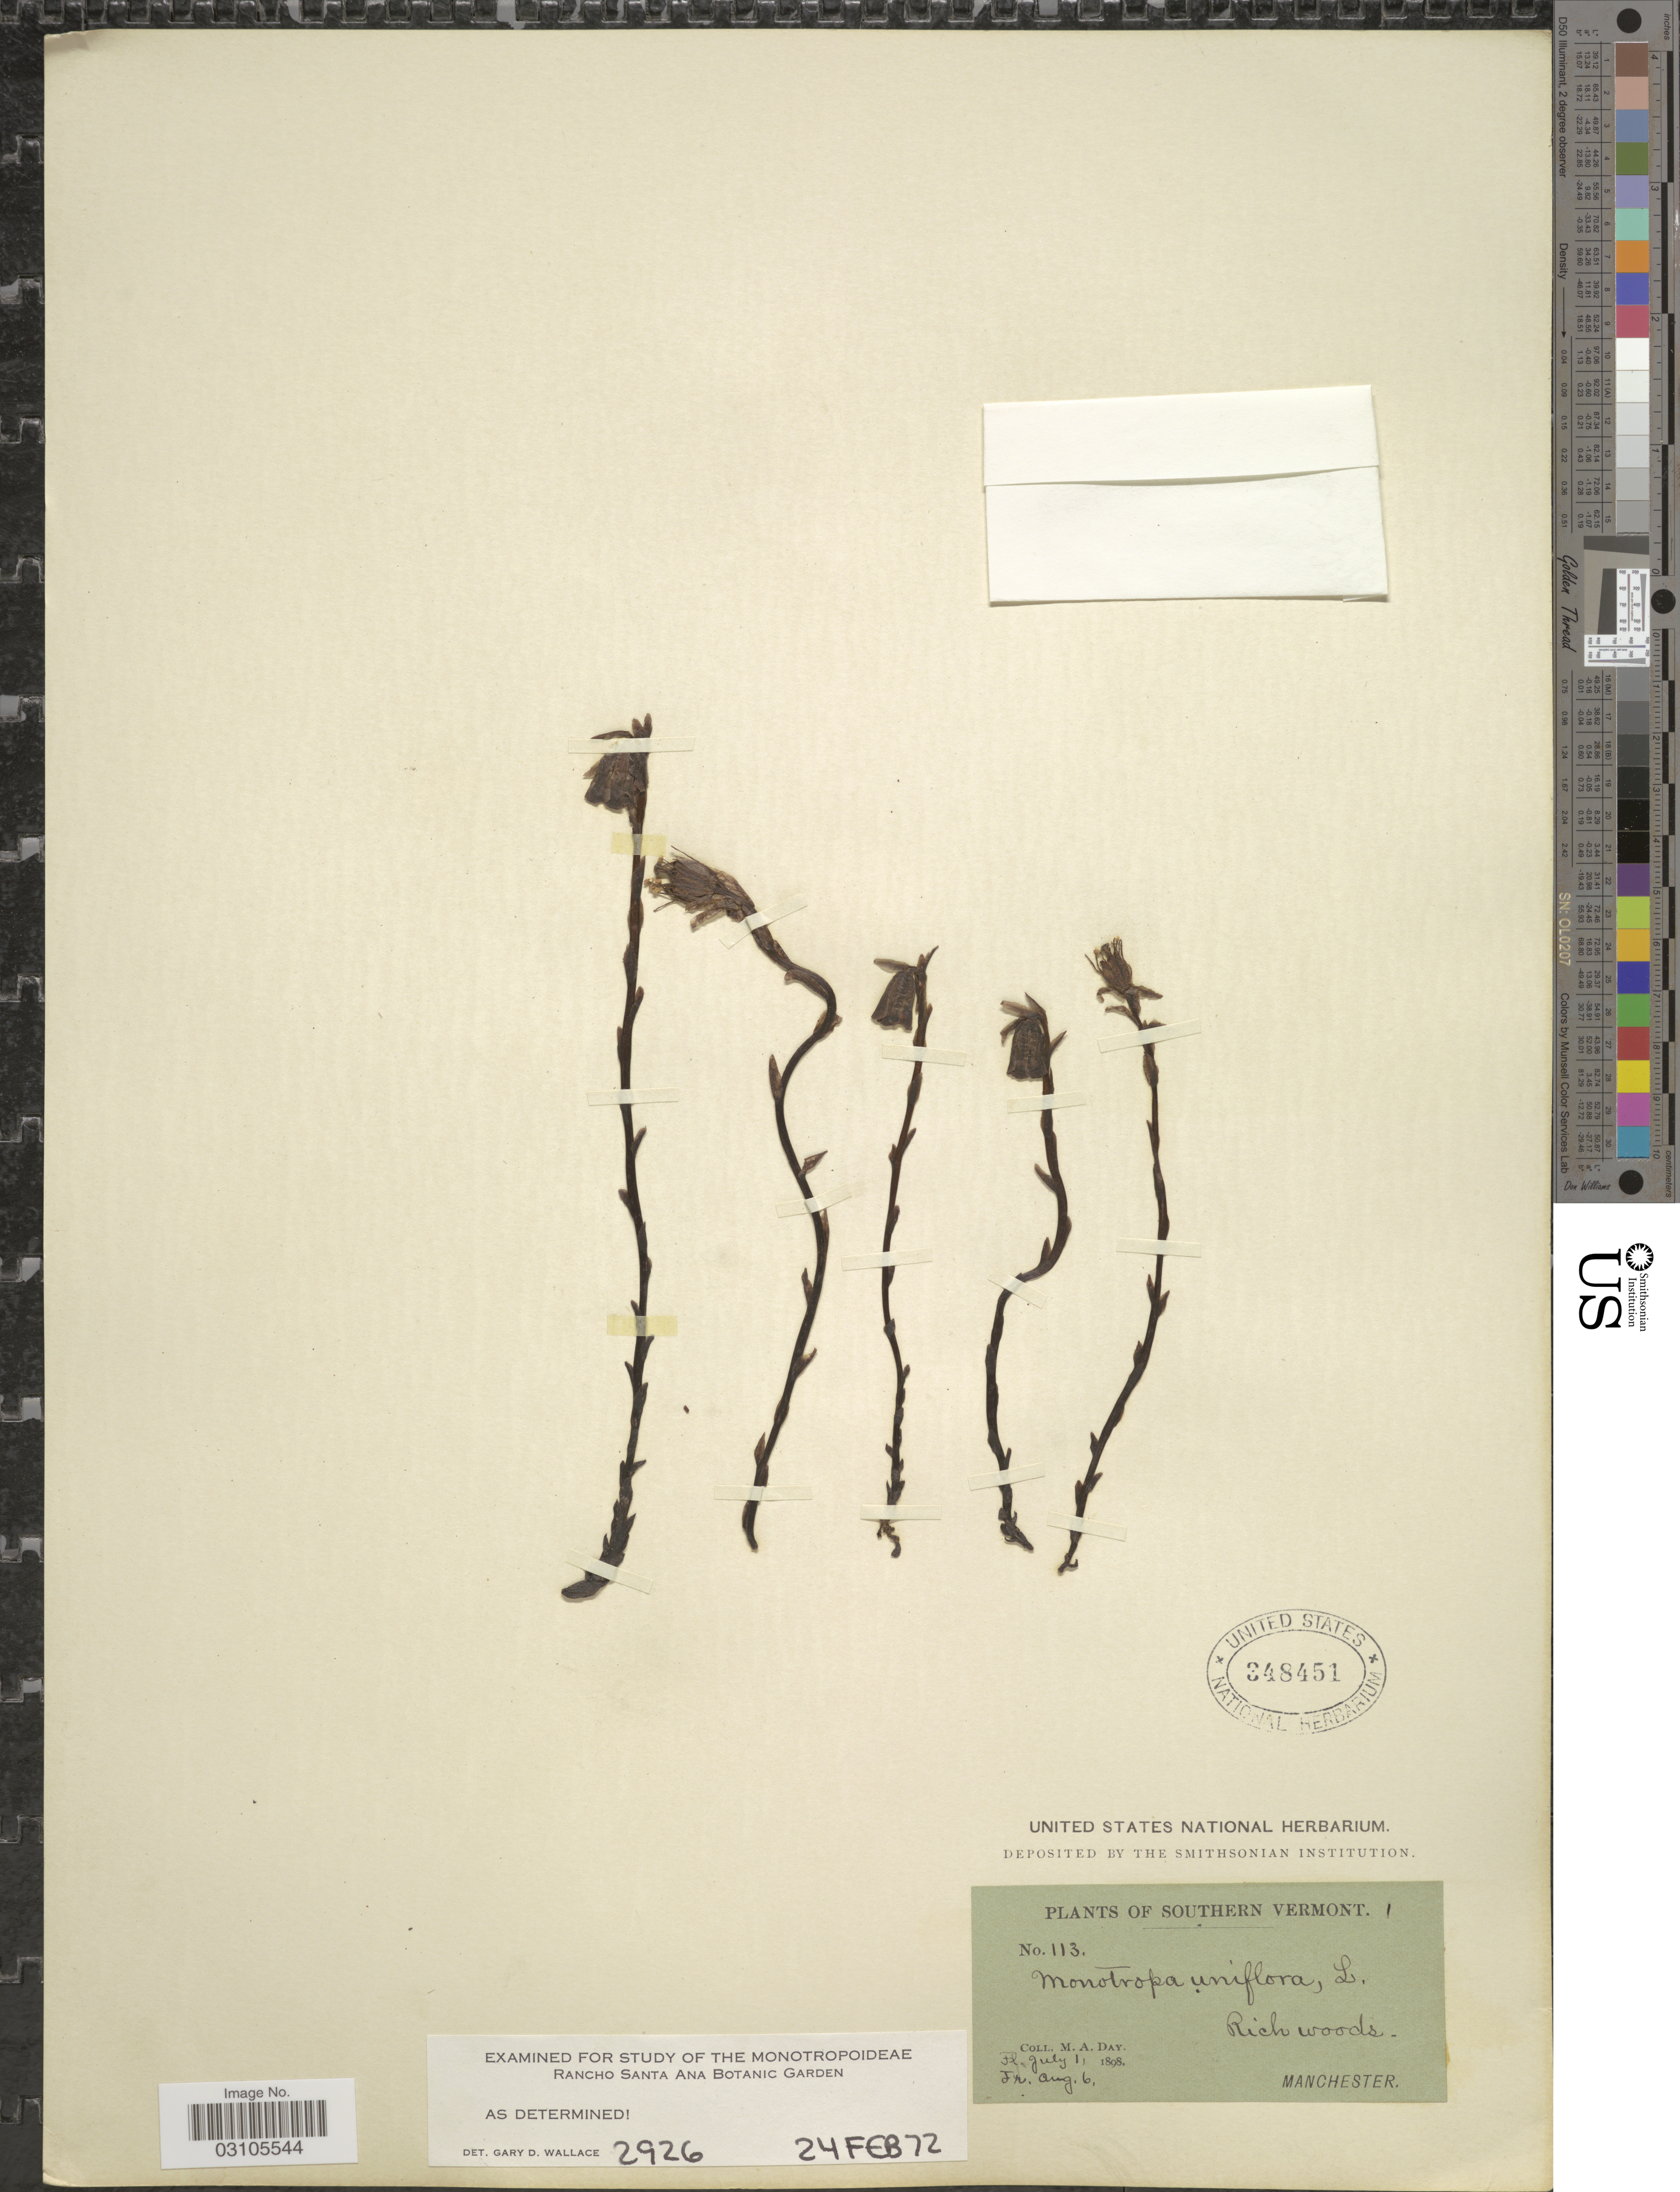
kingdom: Plantae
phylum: Tracheophyta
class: Magnoliopsida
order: Ericales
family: Ericaceae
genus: Monotropa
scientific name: Monotropa uniflora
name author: L.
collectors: M. Day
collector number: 113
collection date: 1898-07-01/1898-08-06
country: United States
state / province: Vermont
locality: Southern Vermont. Rich woods. Manchester.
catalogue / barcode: US 348451